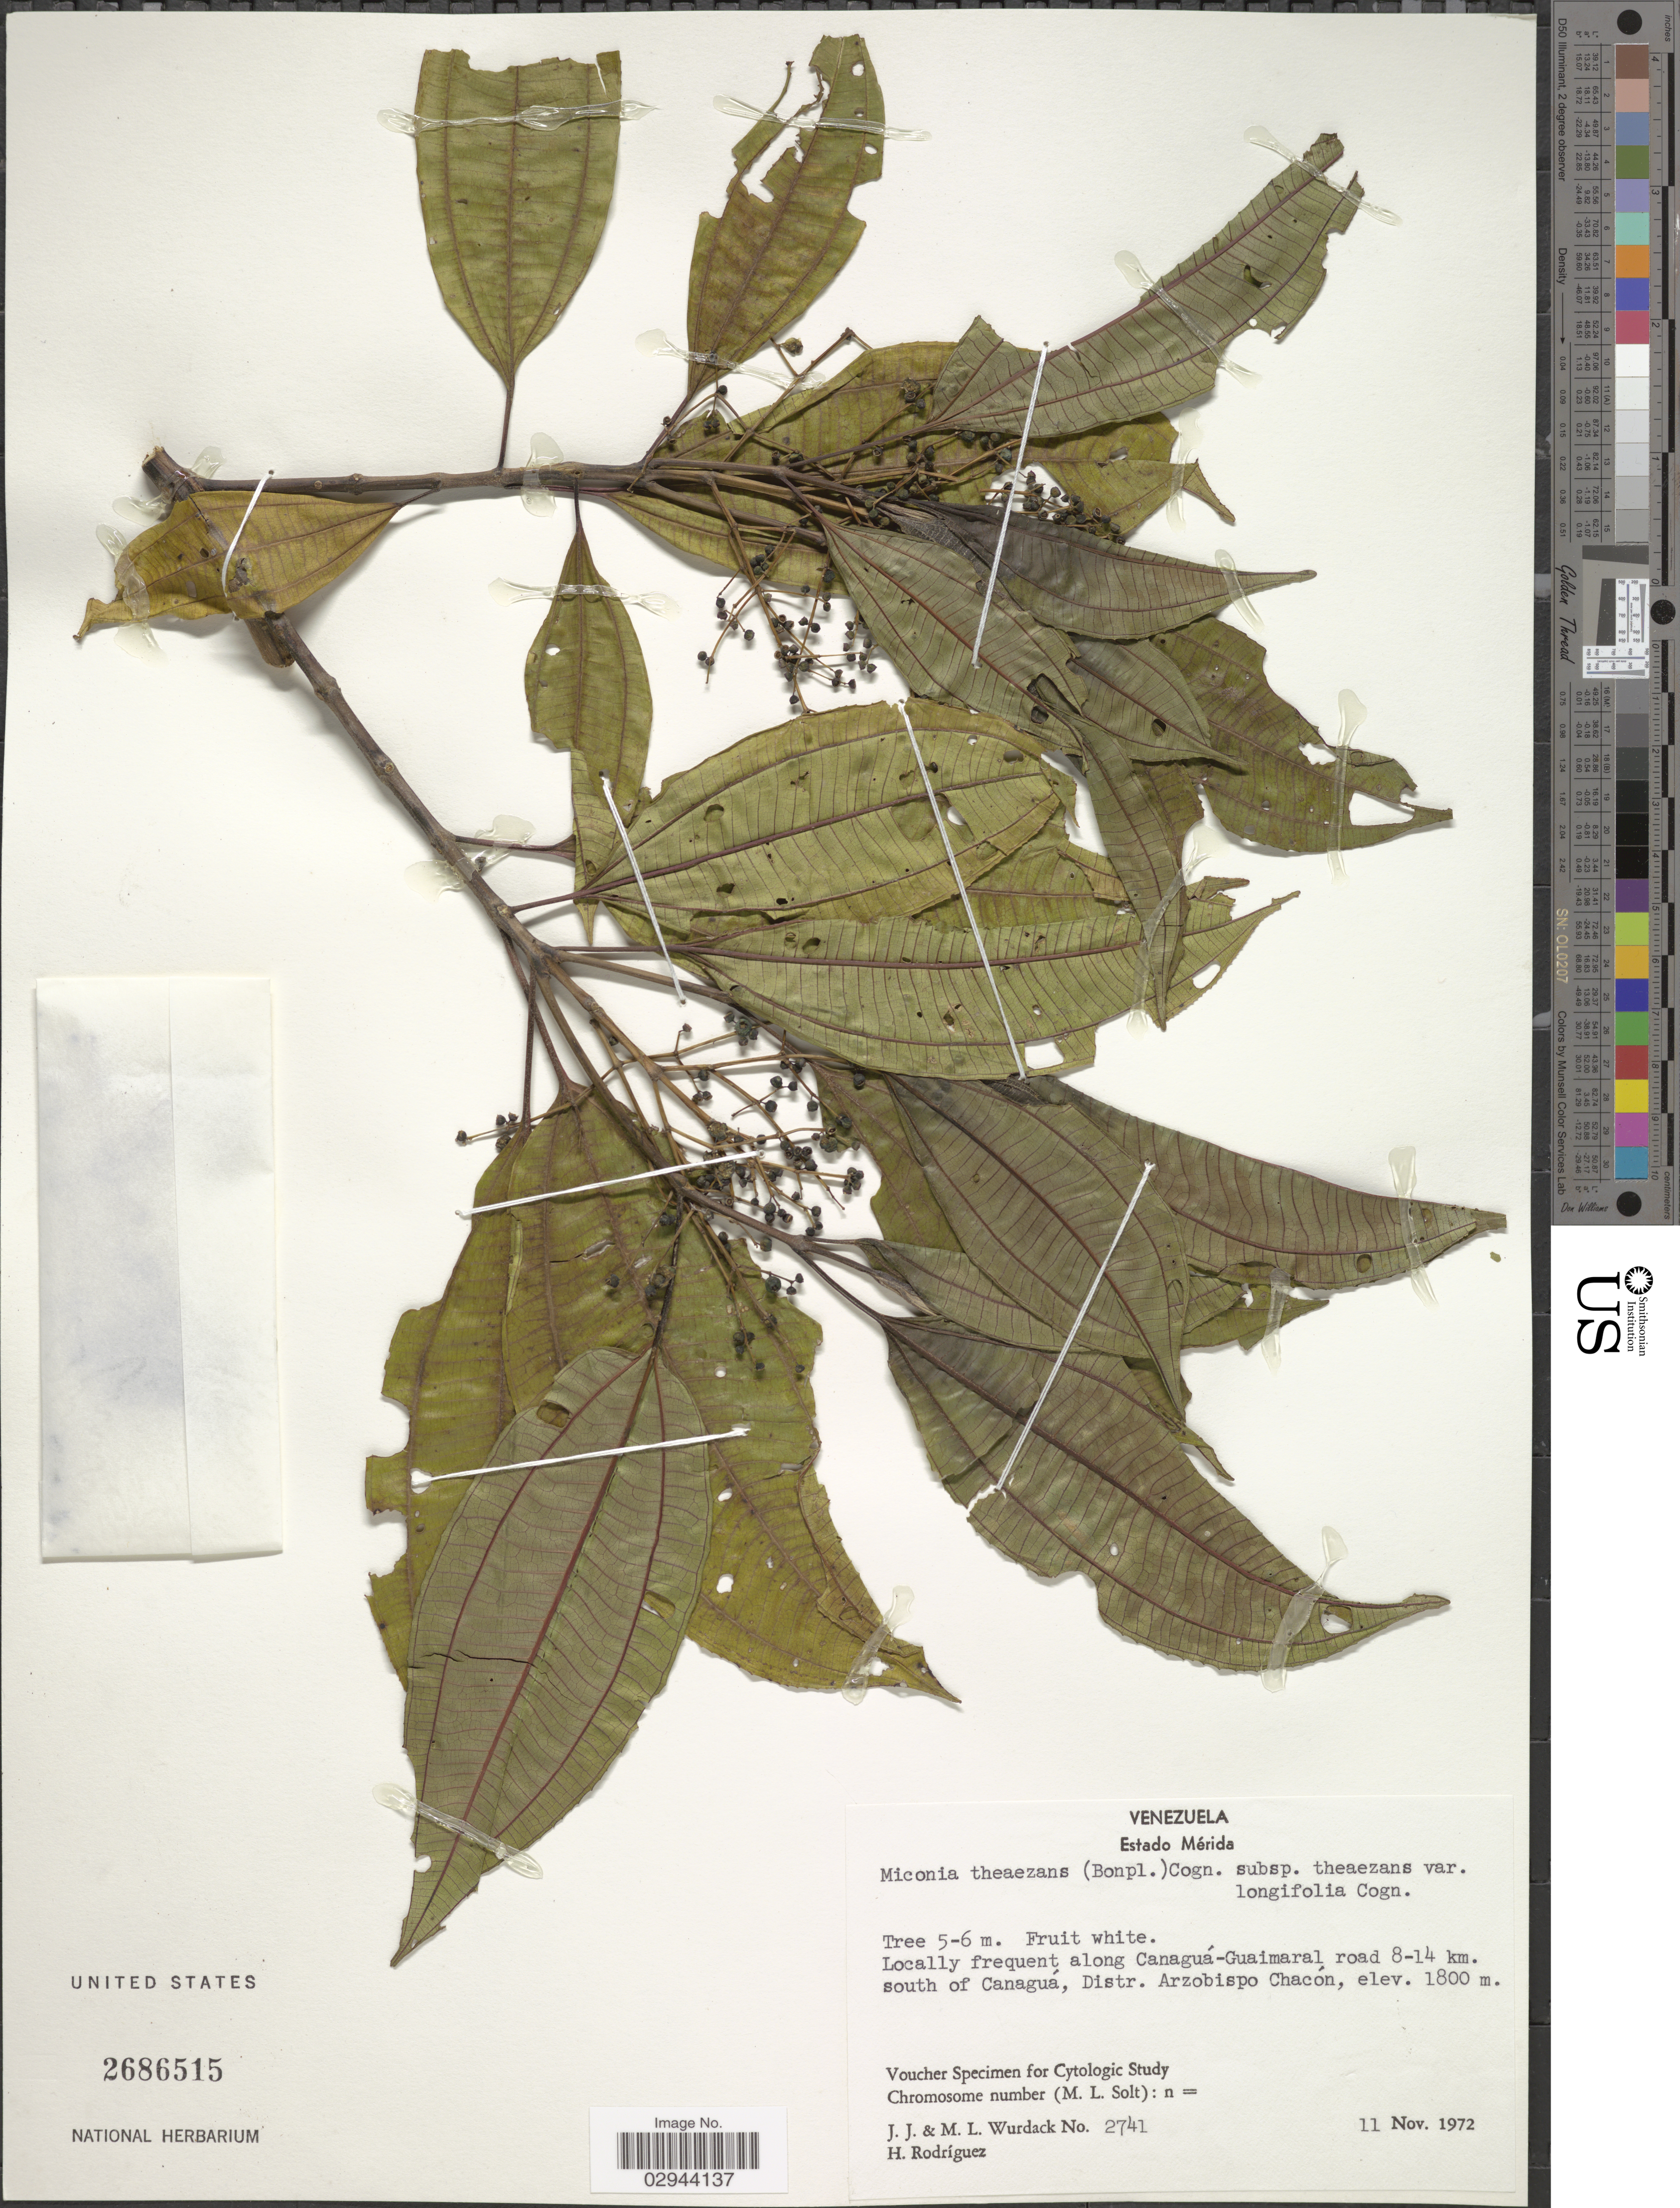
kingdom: Plantae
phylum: Tracheophyta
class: Magnoliopsida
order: Myrtales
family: Melastomataceae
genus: Miconia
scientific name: Miconia theizans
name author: (Bonpl.) Cogn.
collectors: J. J. Wurdack, M. L. Wurdack & H. Rodríguez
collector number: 2741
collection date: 1972-11-11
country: Venezuela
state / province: Mérida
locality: Locally frequent along Canaguá-Guaimaral, road 8-14 km south of Canaguá, Distr. Arzobispo Chacón.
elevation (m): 1800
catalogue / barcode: US 2686515